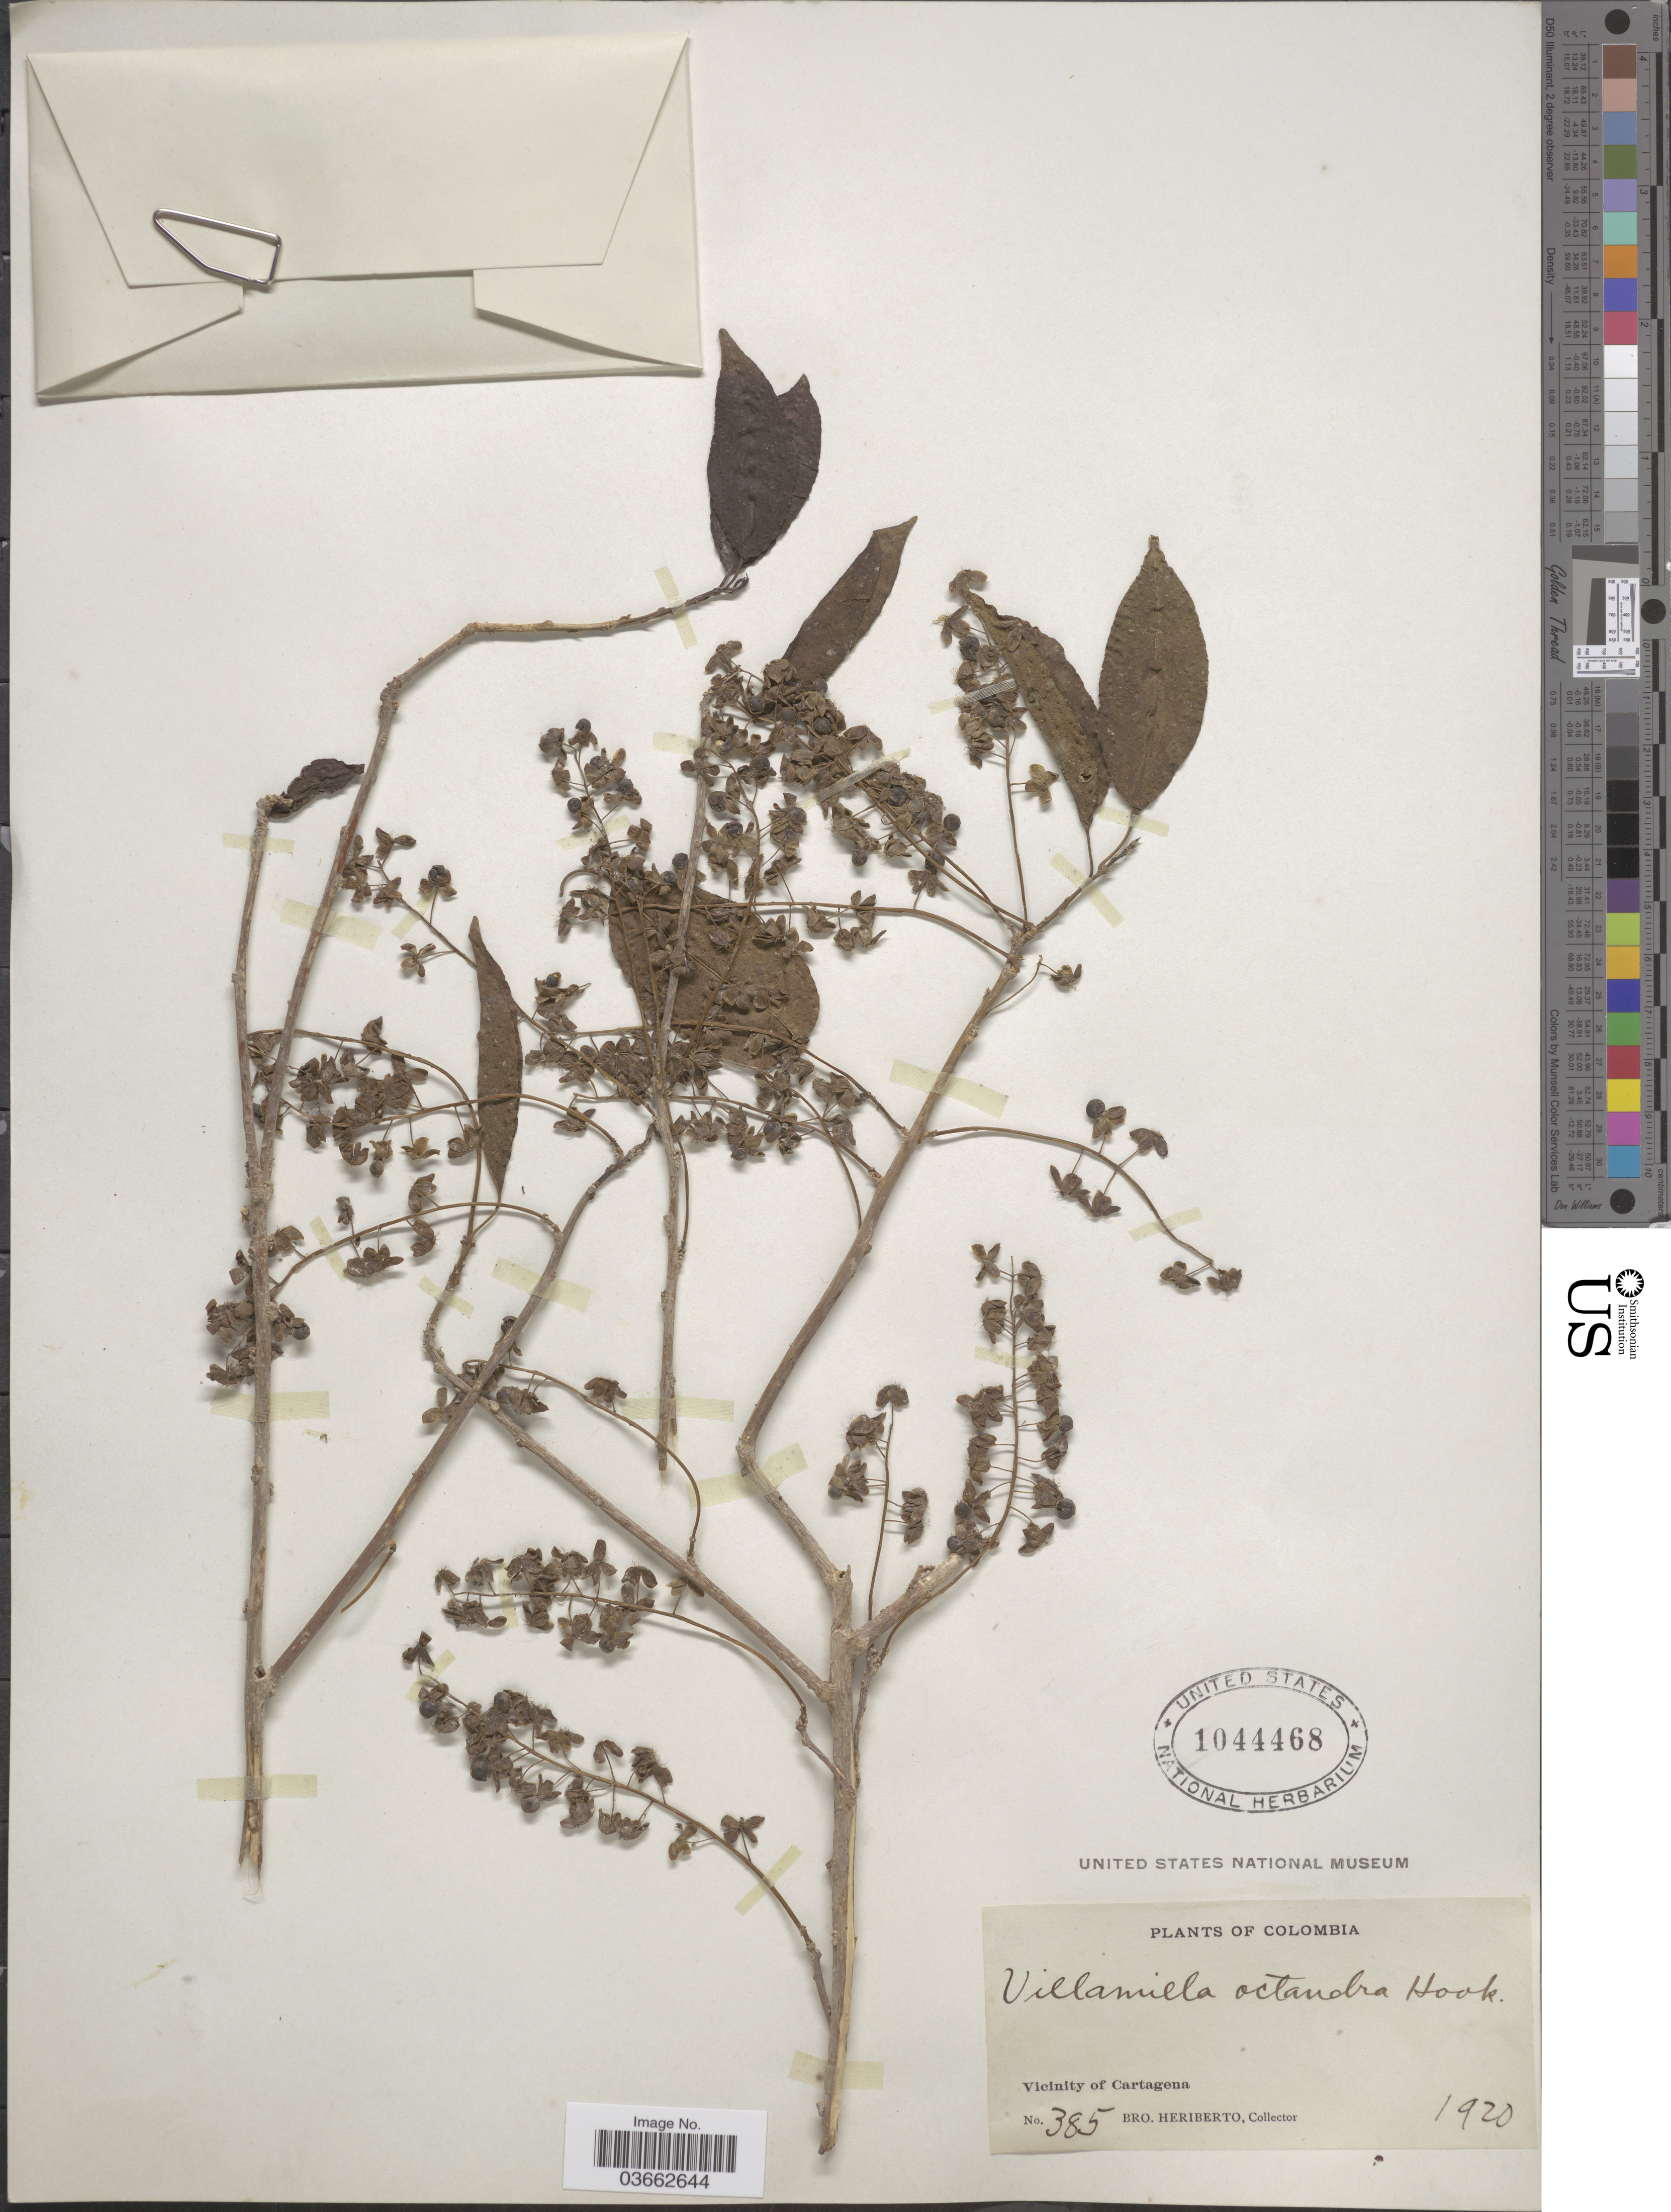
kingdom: Plantae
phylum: Tracheophyta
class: Magnoliopsida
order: Caryophyllales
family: Phytolaccaceae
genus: Trichostigma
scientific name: Trichostigma octandrum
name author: (L.) H. Walter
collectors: B. Heriberto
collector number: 385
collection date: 1920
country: Colombia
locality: Vicinity of Cartagena.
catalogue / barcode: US 1044468